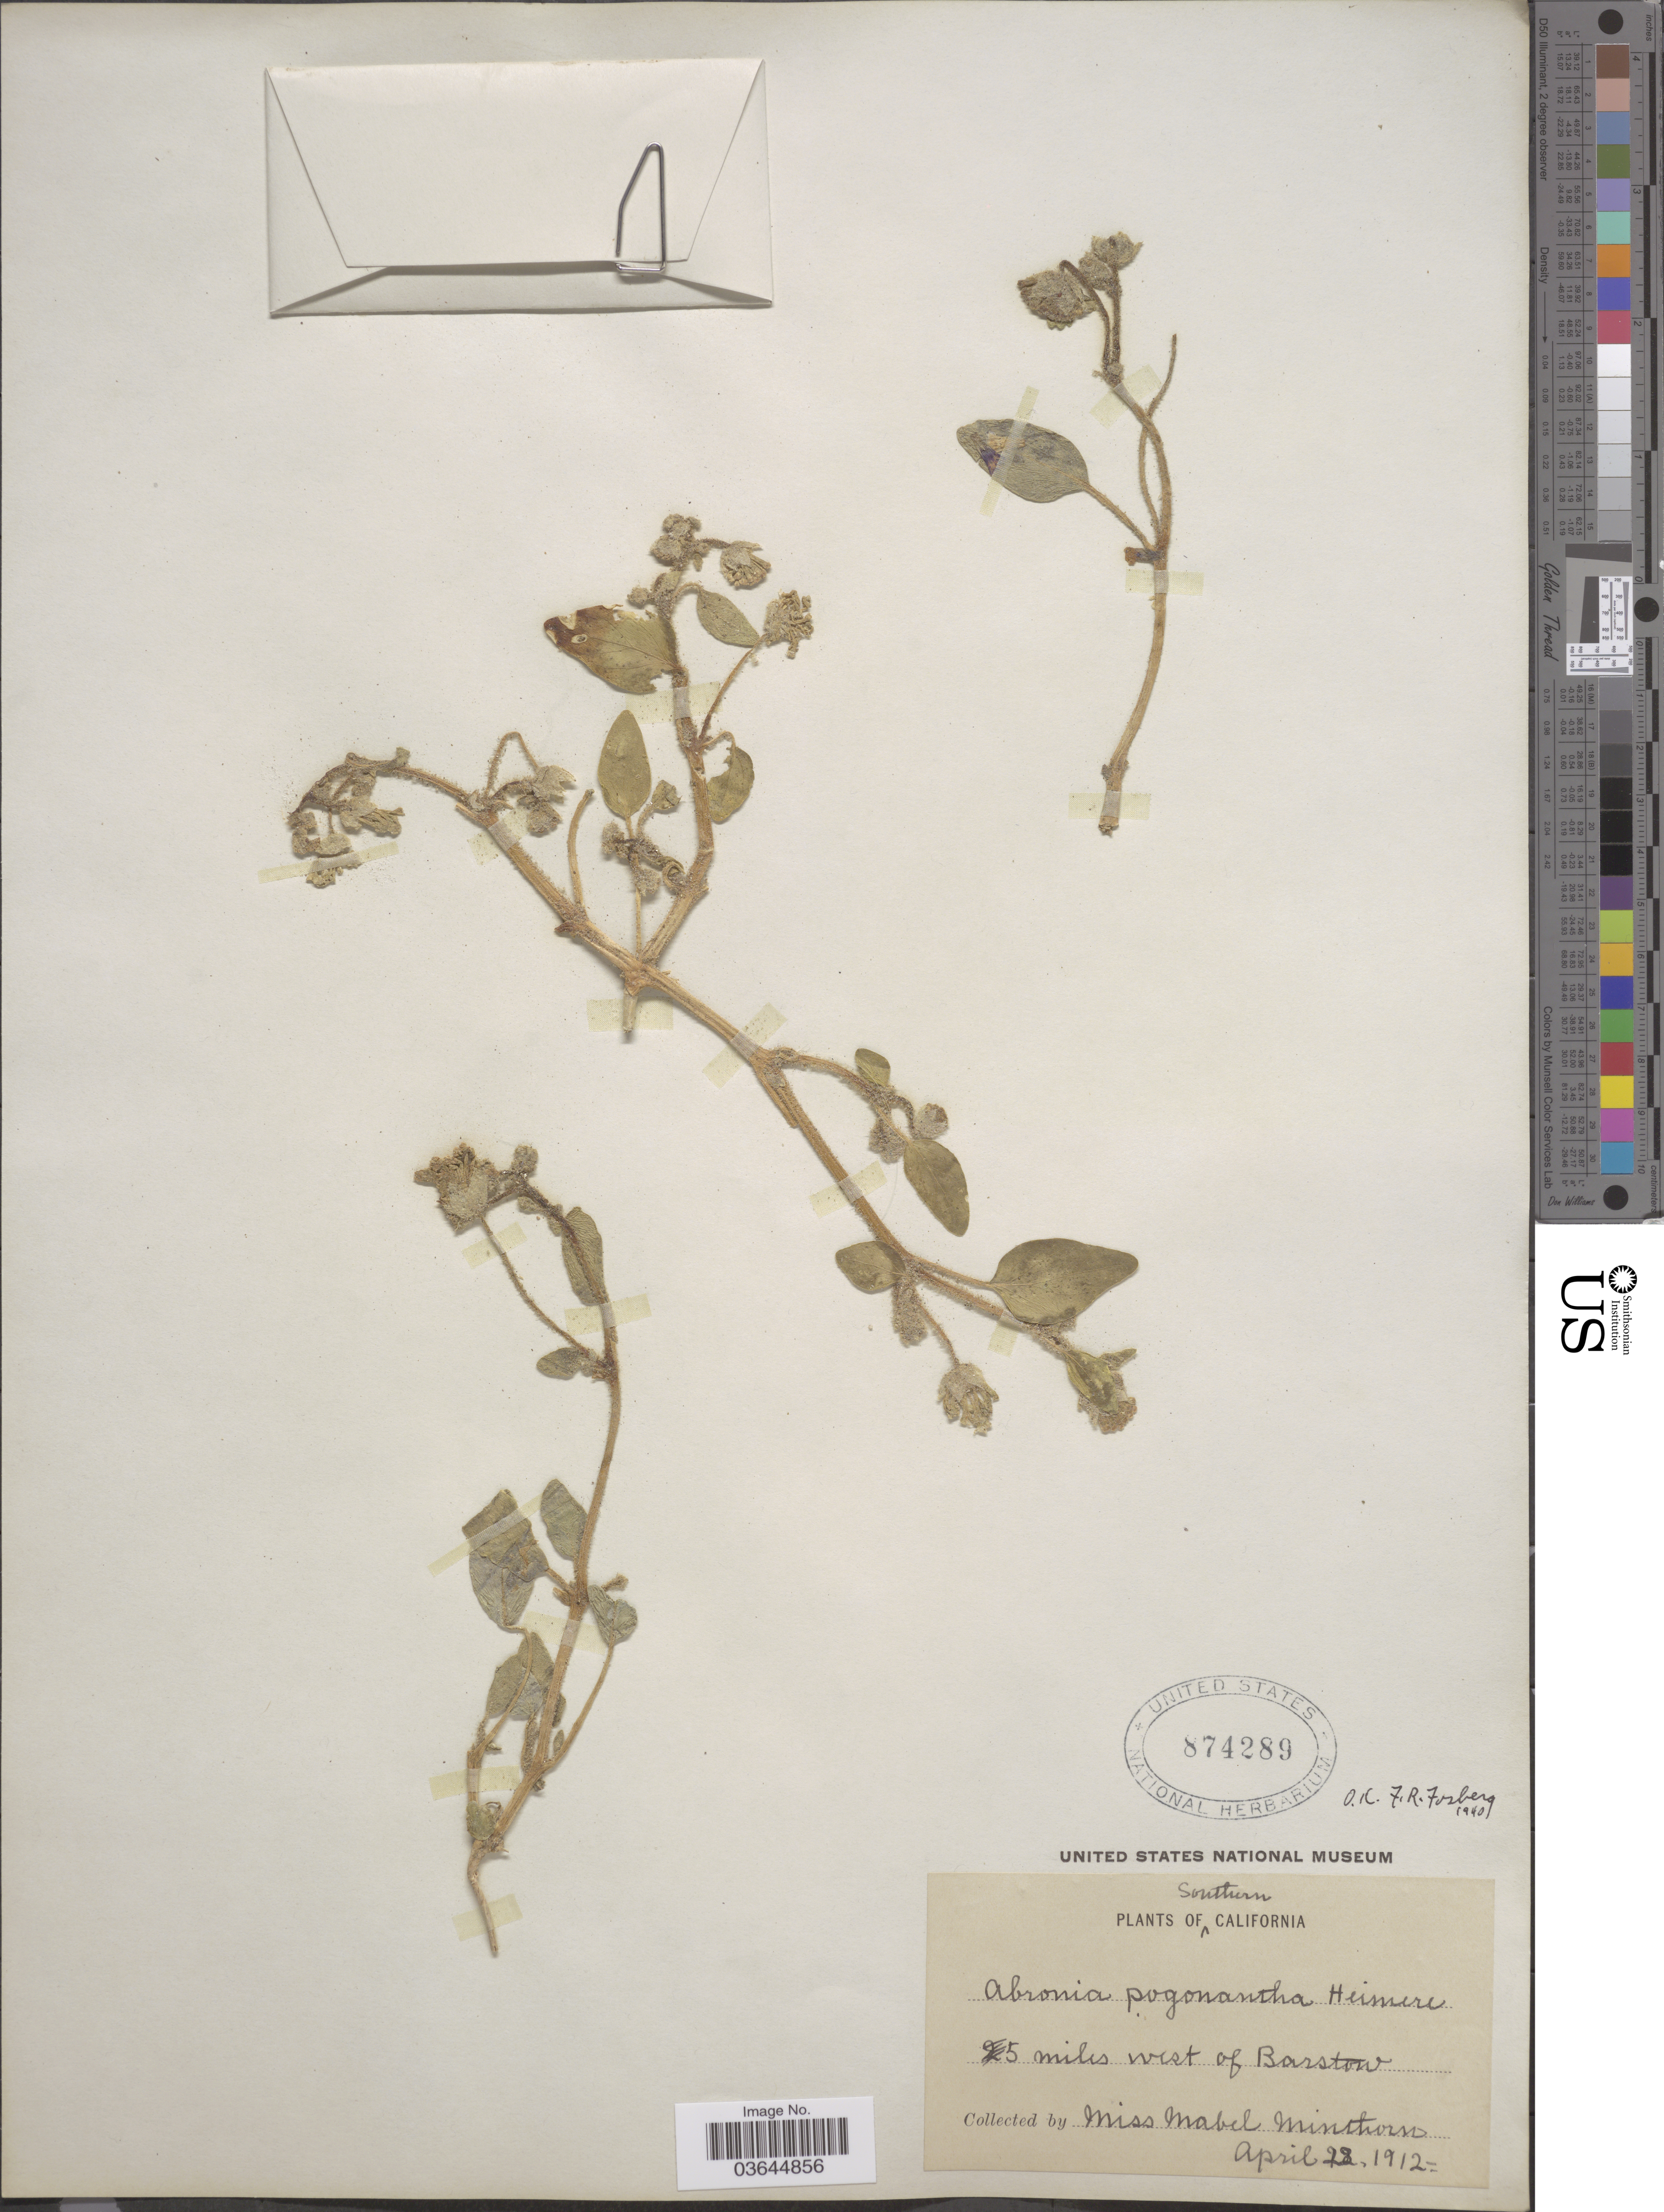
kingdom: Plantae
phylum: Tracheophyta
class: Magnoliopsida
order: Caryophyllales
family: Nyctaginaceae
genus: Abronia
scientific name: Abronia pogonantha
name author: Heimerl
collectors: M. Minthorn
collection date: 1912-04-22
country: United States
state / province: California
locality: Southern California. 5 miles west of Barstow.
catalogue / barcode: US 874289